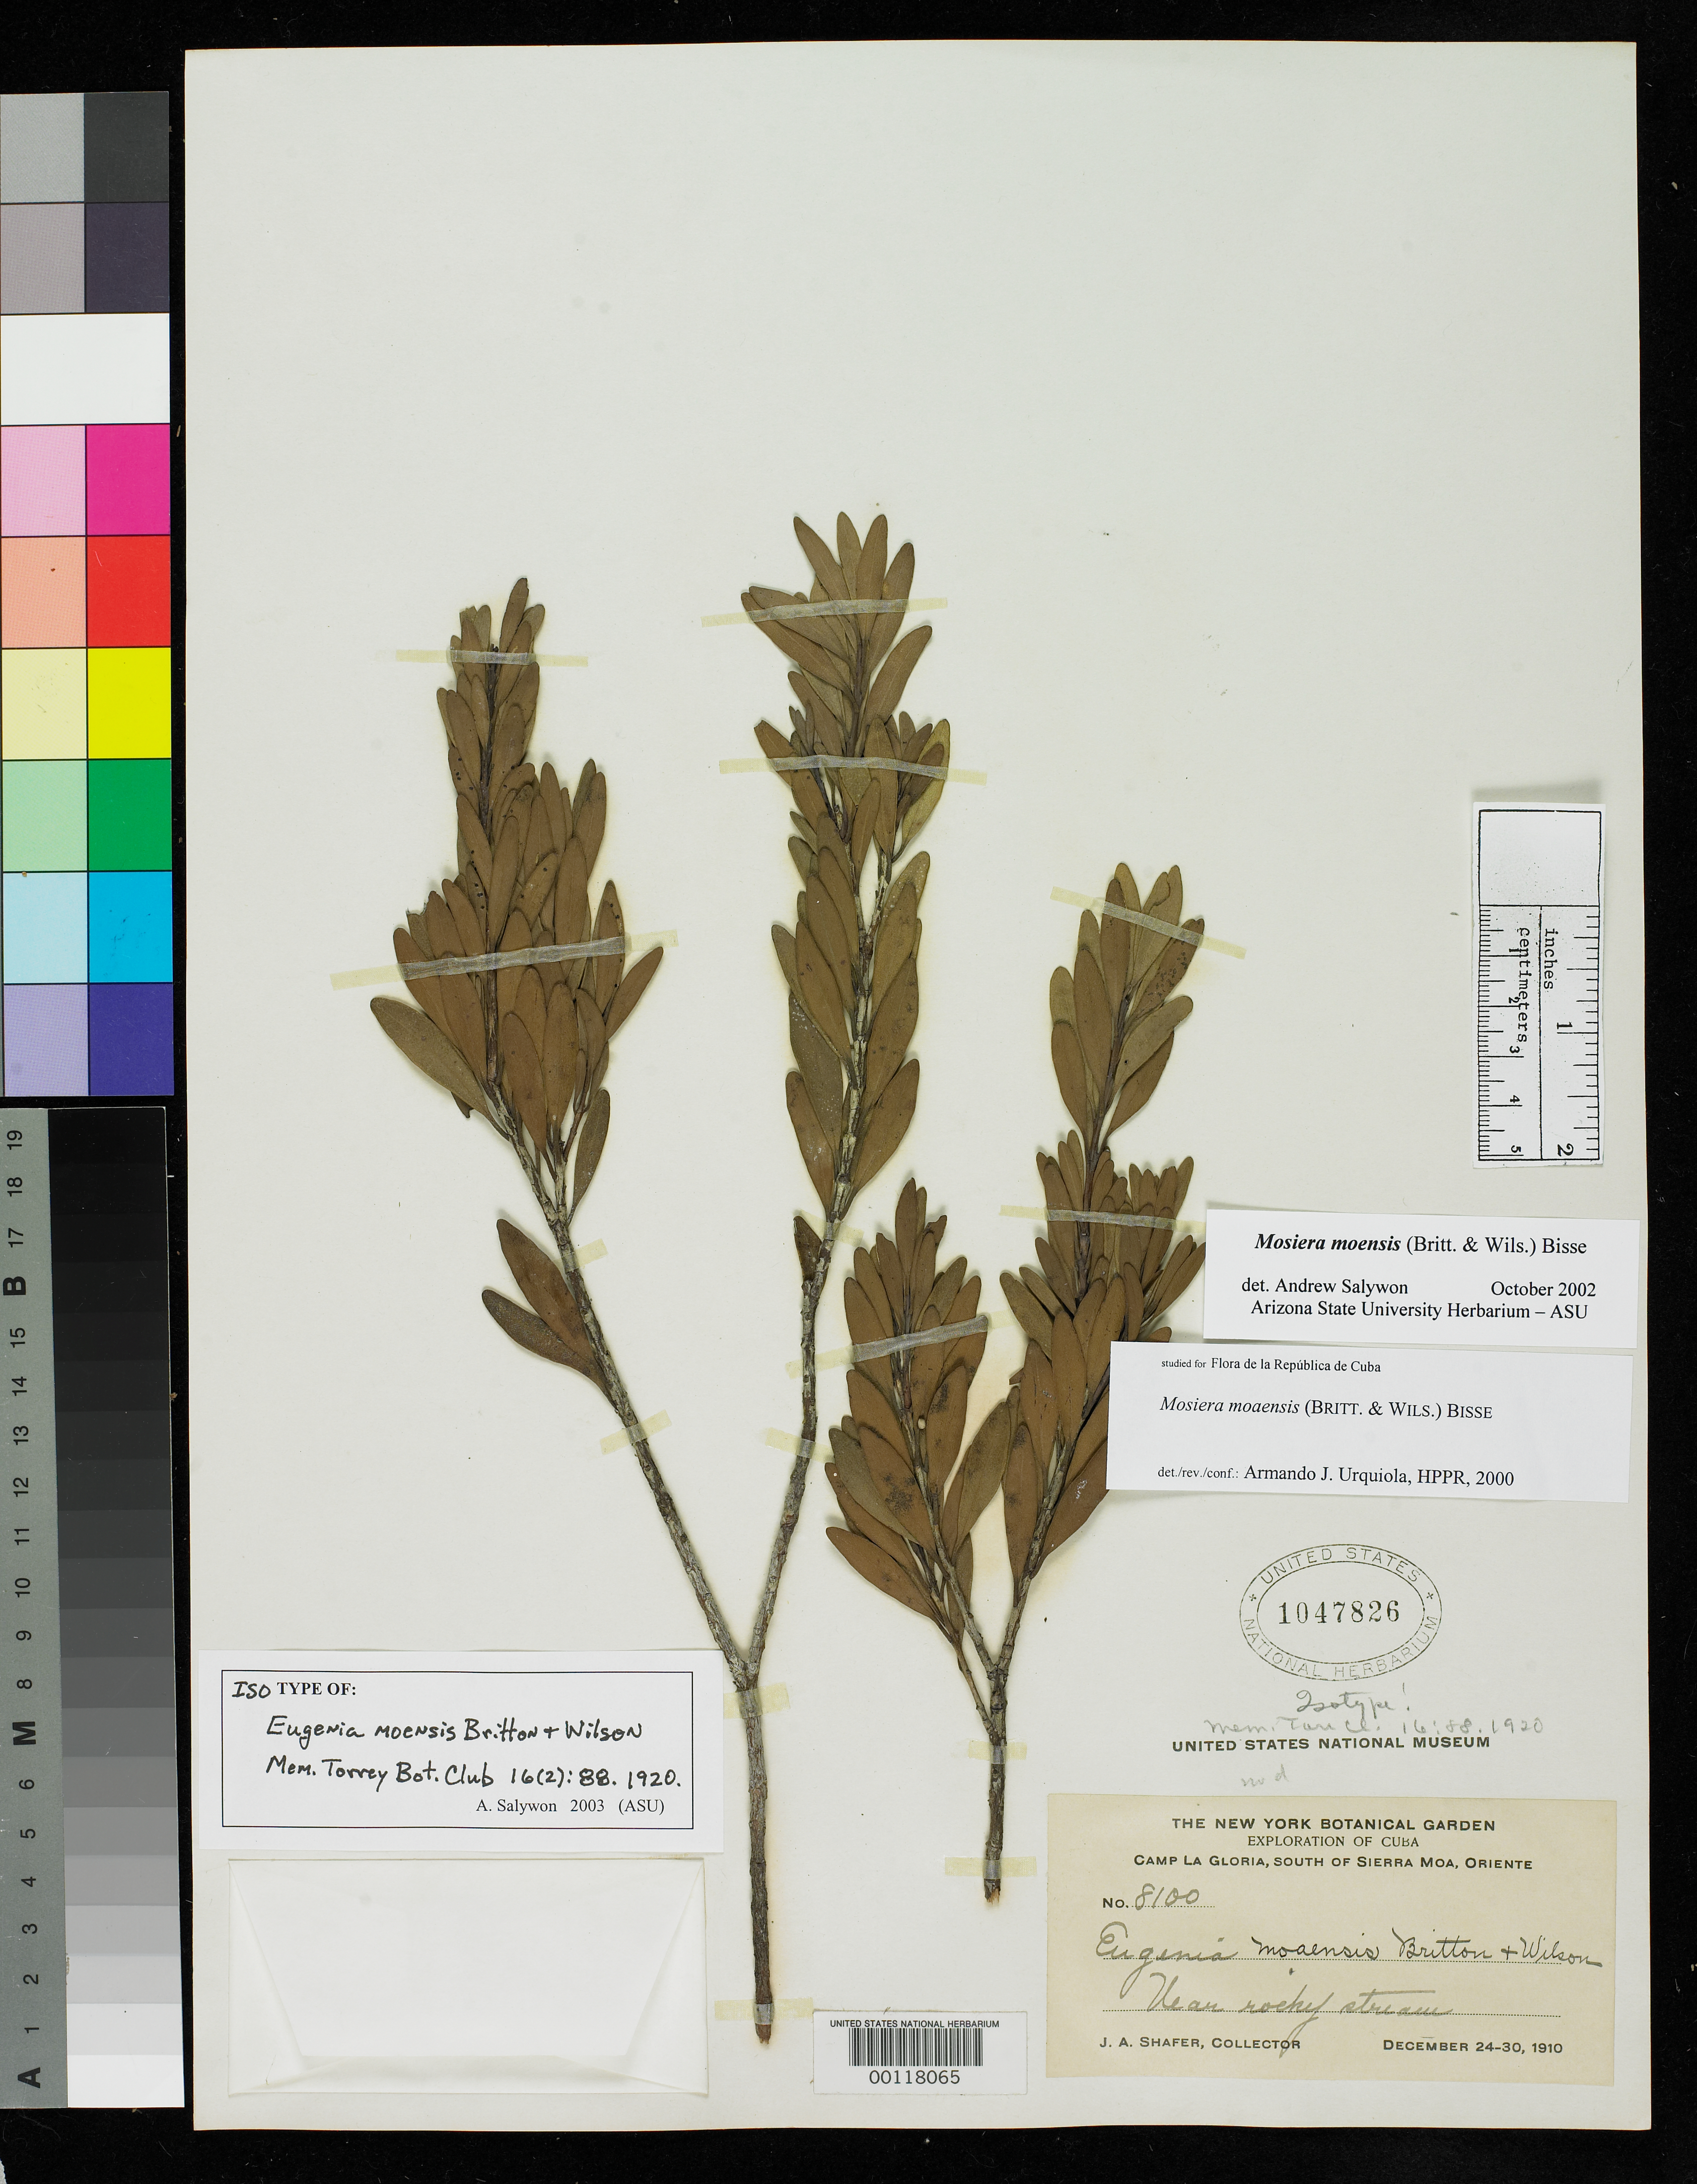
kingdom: Plantae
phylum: Tracheophyta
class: Magnoliopsida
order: Myrtales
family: Myrtaceae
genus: Eugenia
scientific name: Eugenia moensis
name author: Britton & P. Wilson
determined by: Salywon, A. M., (ASU)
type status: Isotype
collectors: J. A. Shafer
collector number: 8100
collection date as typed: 24 Dec 1910 to 30 Dec 1910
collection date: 1910-12-24/1910-12-30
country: Cuba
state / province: Oriente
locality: Camp La Gloria, south of Sierra Moa, Oriente.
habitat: Near rocky stream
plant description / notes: As "moaensis" on specimen, but published as "moensis" (and not to be confused with E. moaensis R.A. Howard).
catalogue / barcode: US 1047826